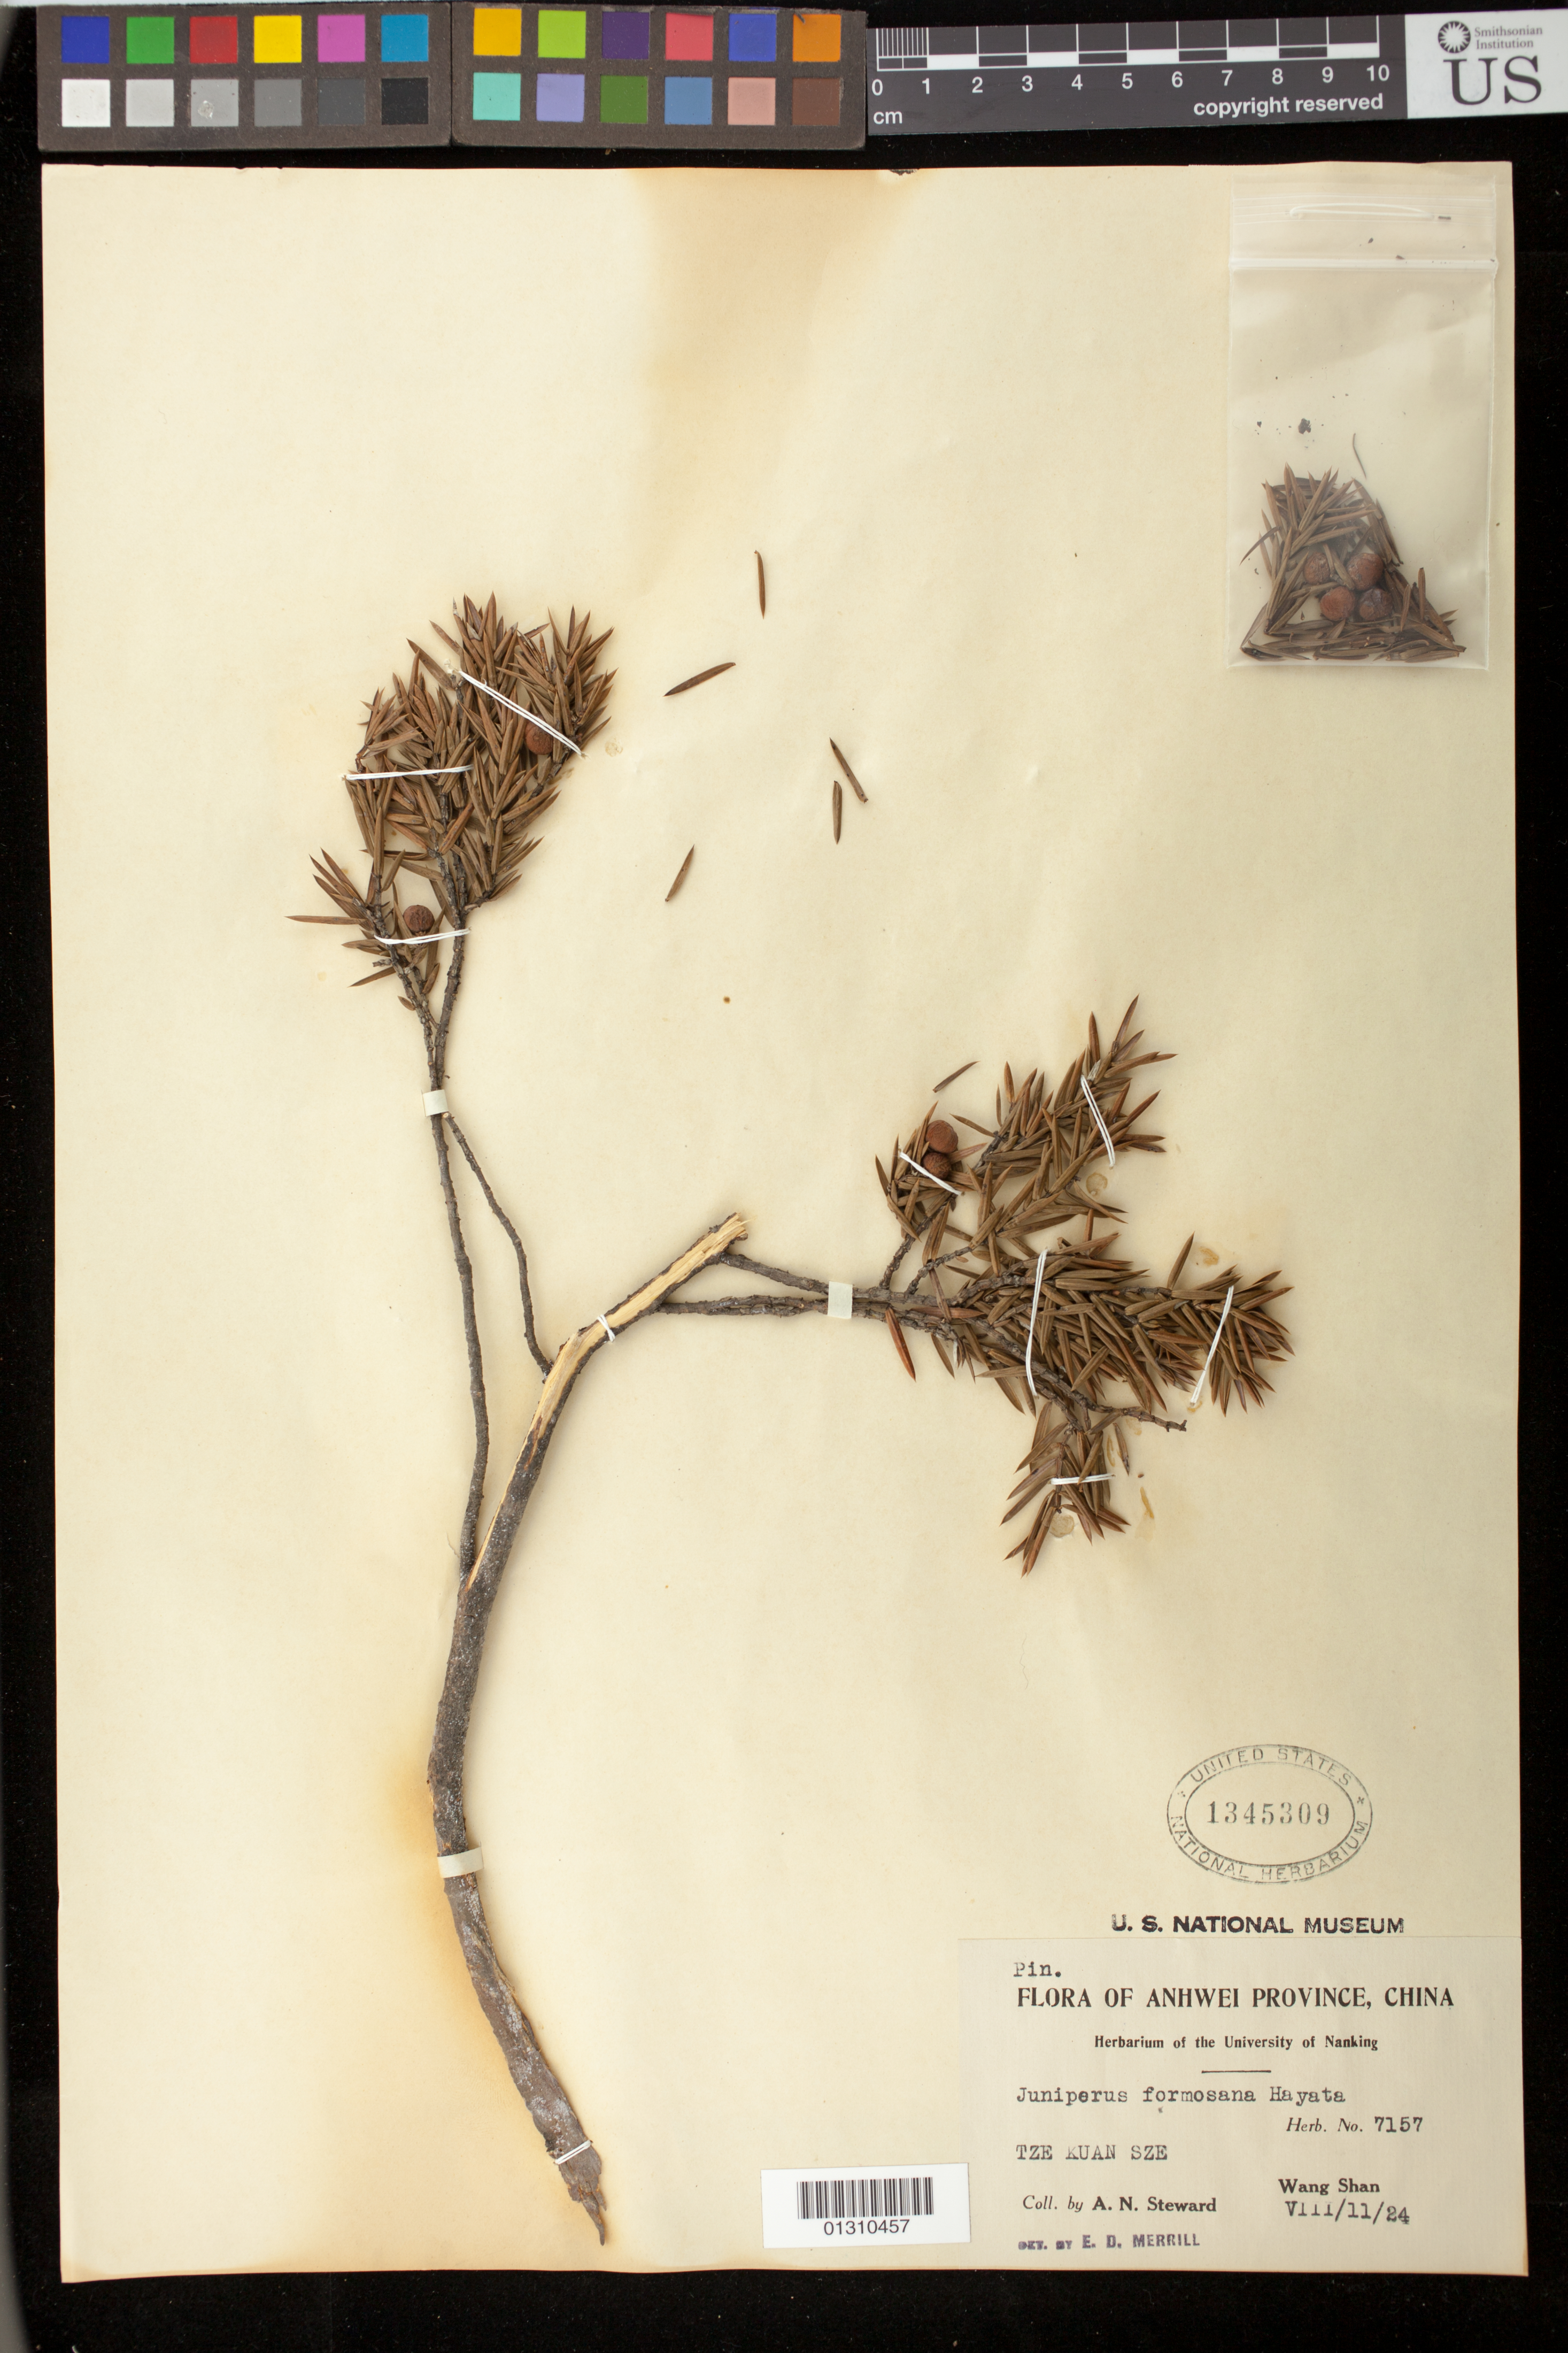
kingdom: Plantae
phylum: Tracheophyta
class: Pinopsida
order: Pinales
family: Cupressaceae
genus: Juniperus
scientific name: Juniperus formosana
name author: Hayata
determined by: Merrill, Elmer D.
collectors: A. N. Steward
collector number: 7157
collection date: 1924-08-11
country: China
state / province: Anhui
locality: Anhwei Province, Tze Kuan Sze, Wang Shan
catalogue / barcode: US 1345309